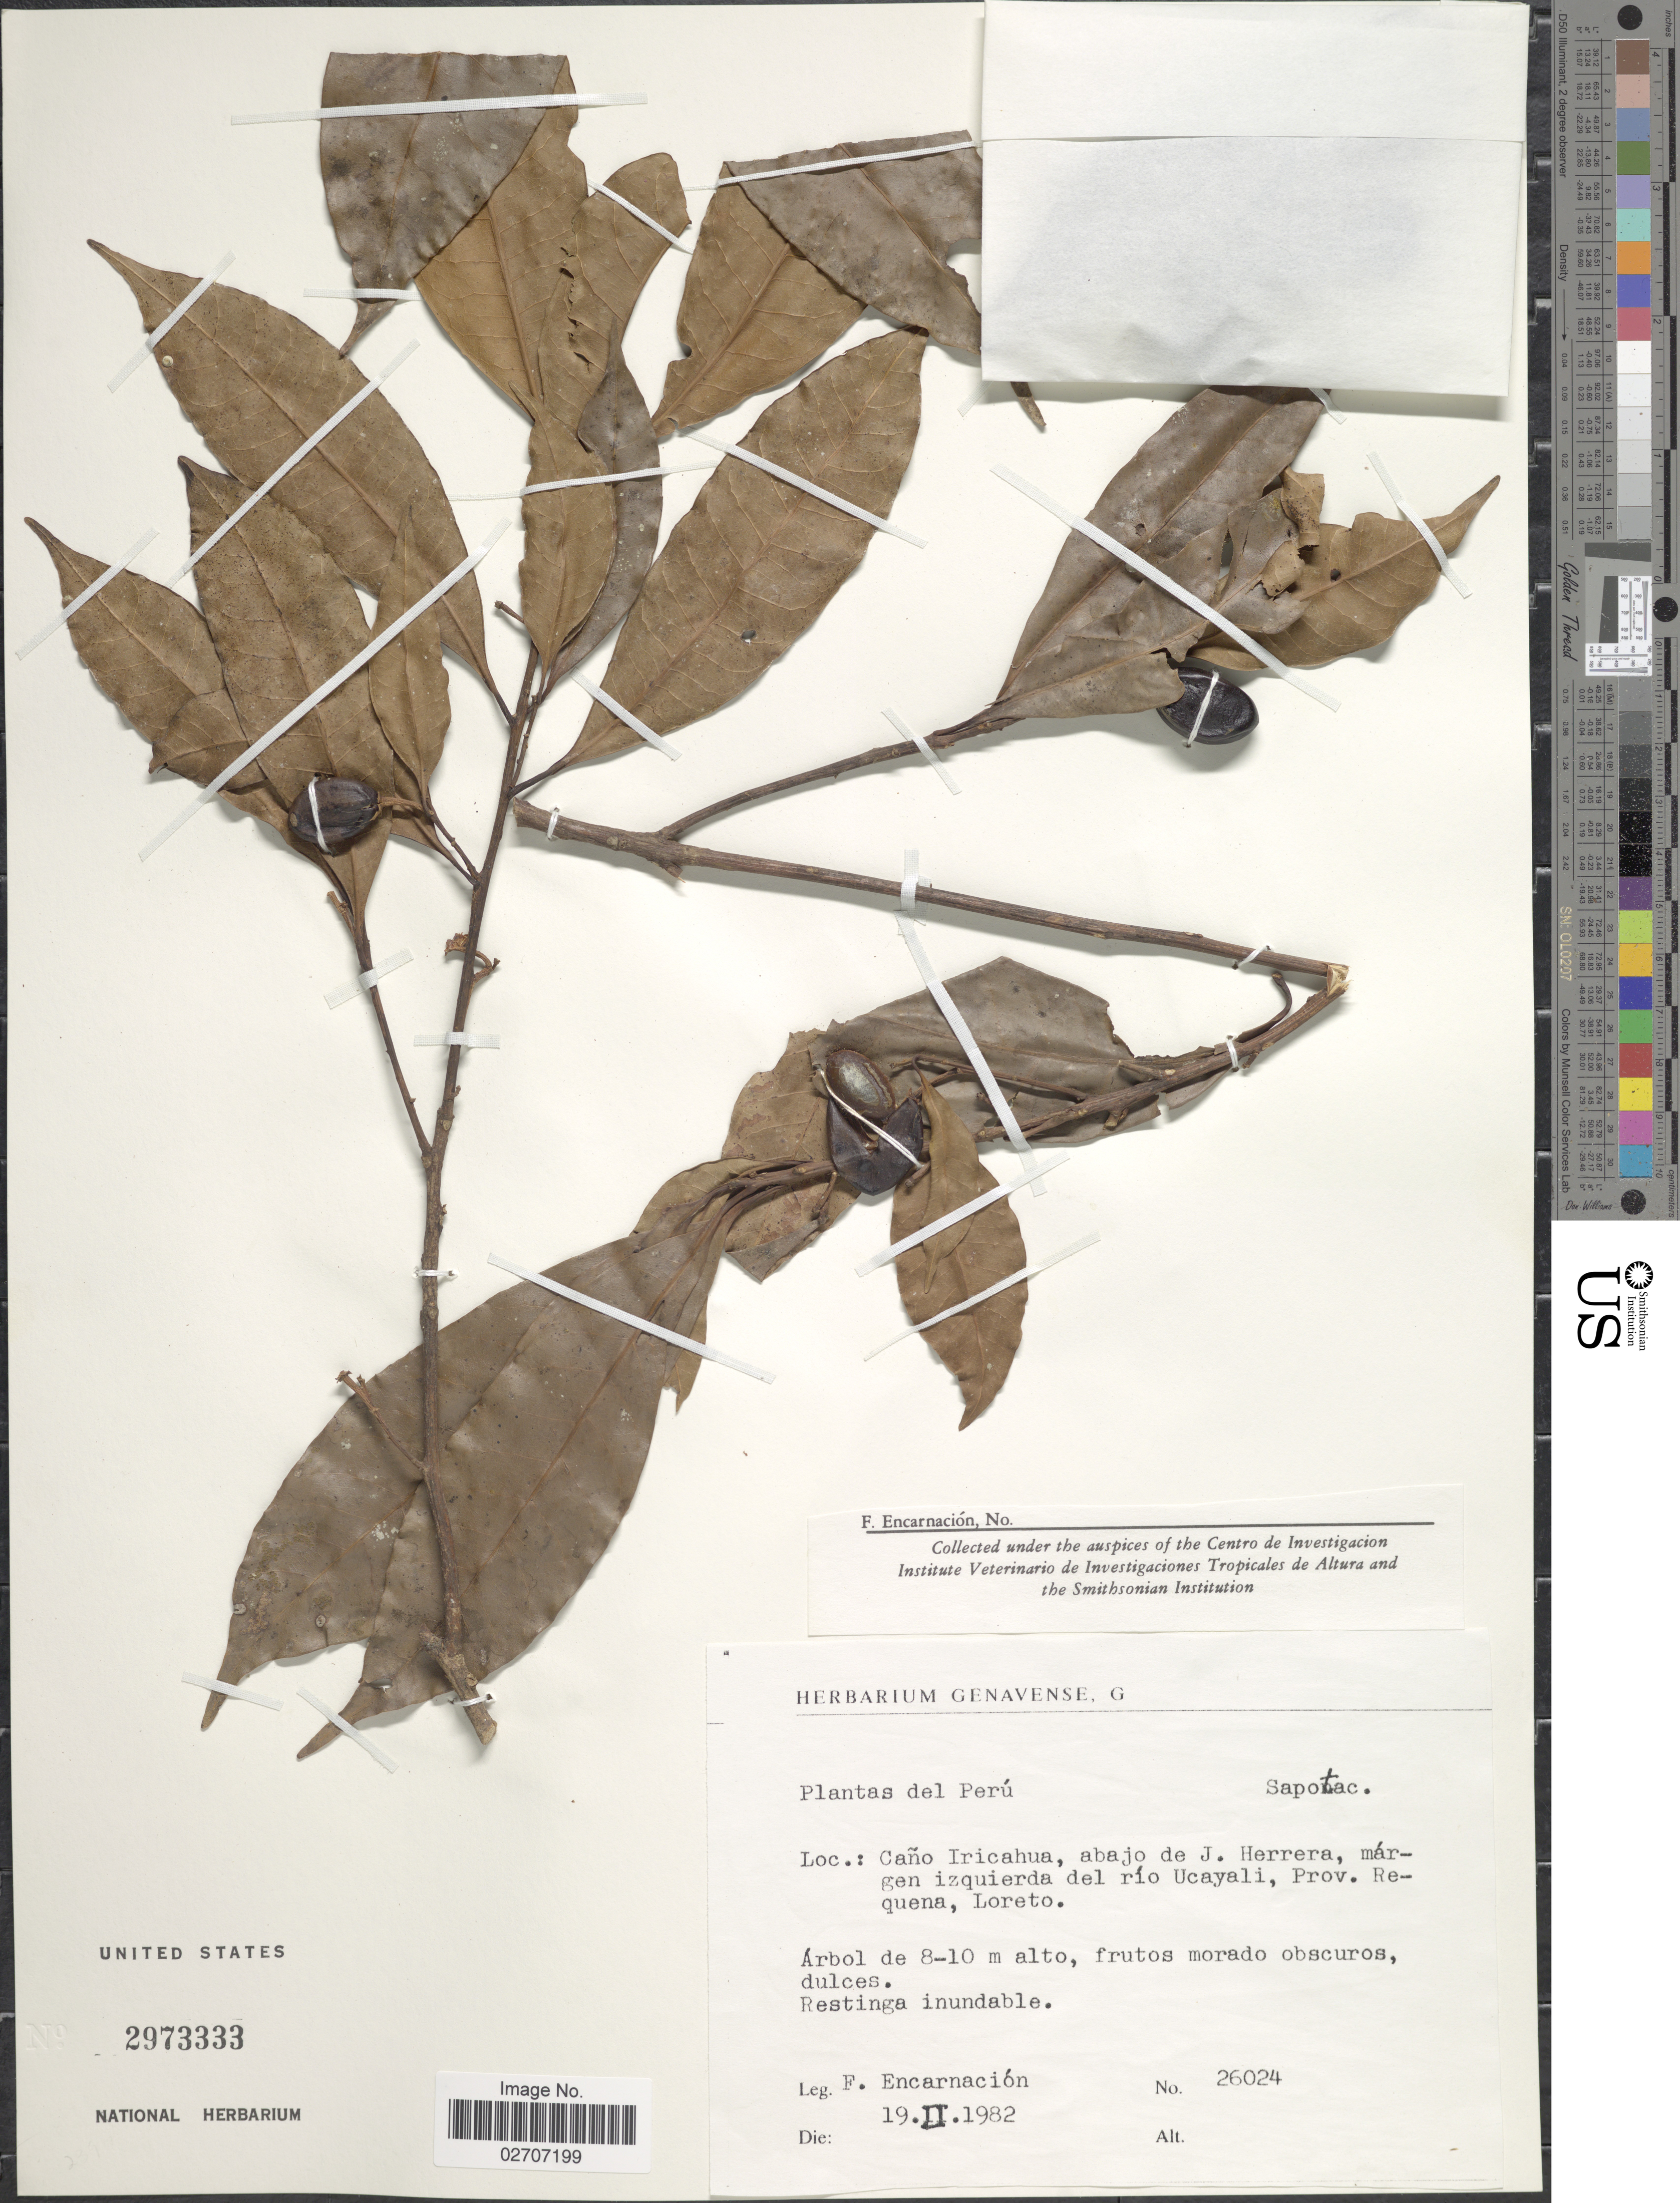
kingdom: Plantae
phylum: Tracheophyta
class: Magnoliopsida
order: Ericales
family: Sapotaceae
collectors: F. Encarnación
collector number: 26024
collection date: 1982-02-19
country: Peru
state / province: Loreto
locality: Cano Iricahua, abajo de J. Herrera, margen izquierda del rio Ucayali, Prov. Requena, Loreto.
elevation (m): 8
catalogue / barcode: US 2973333